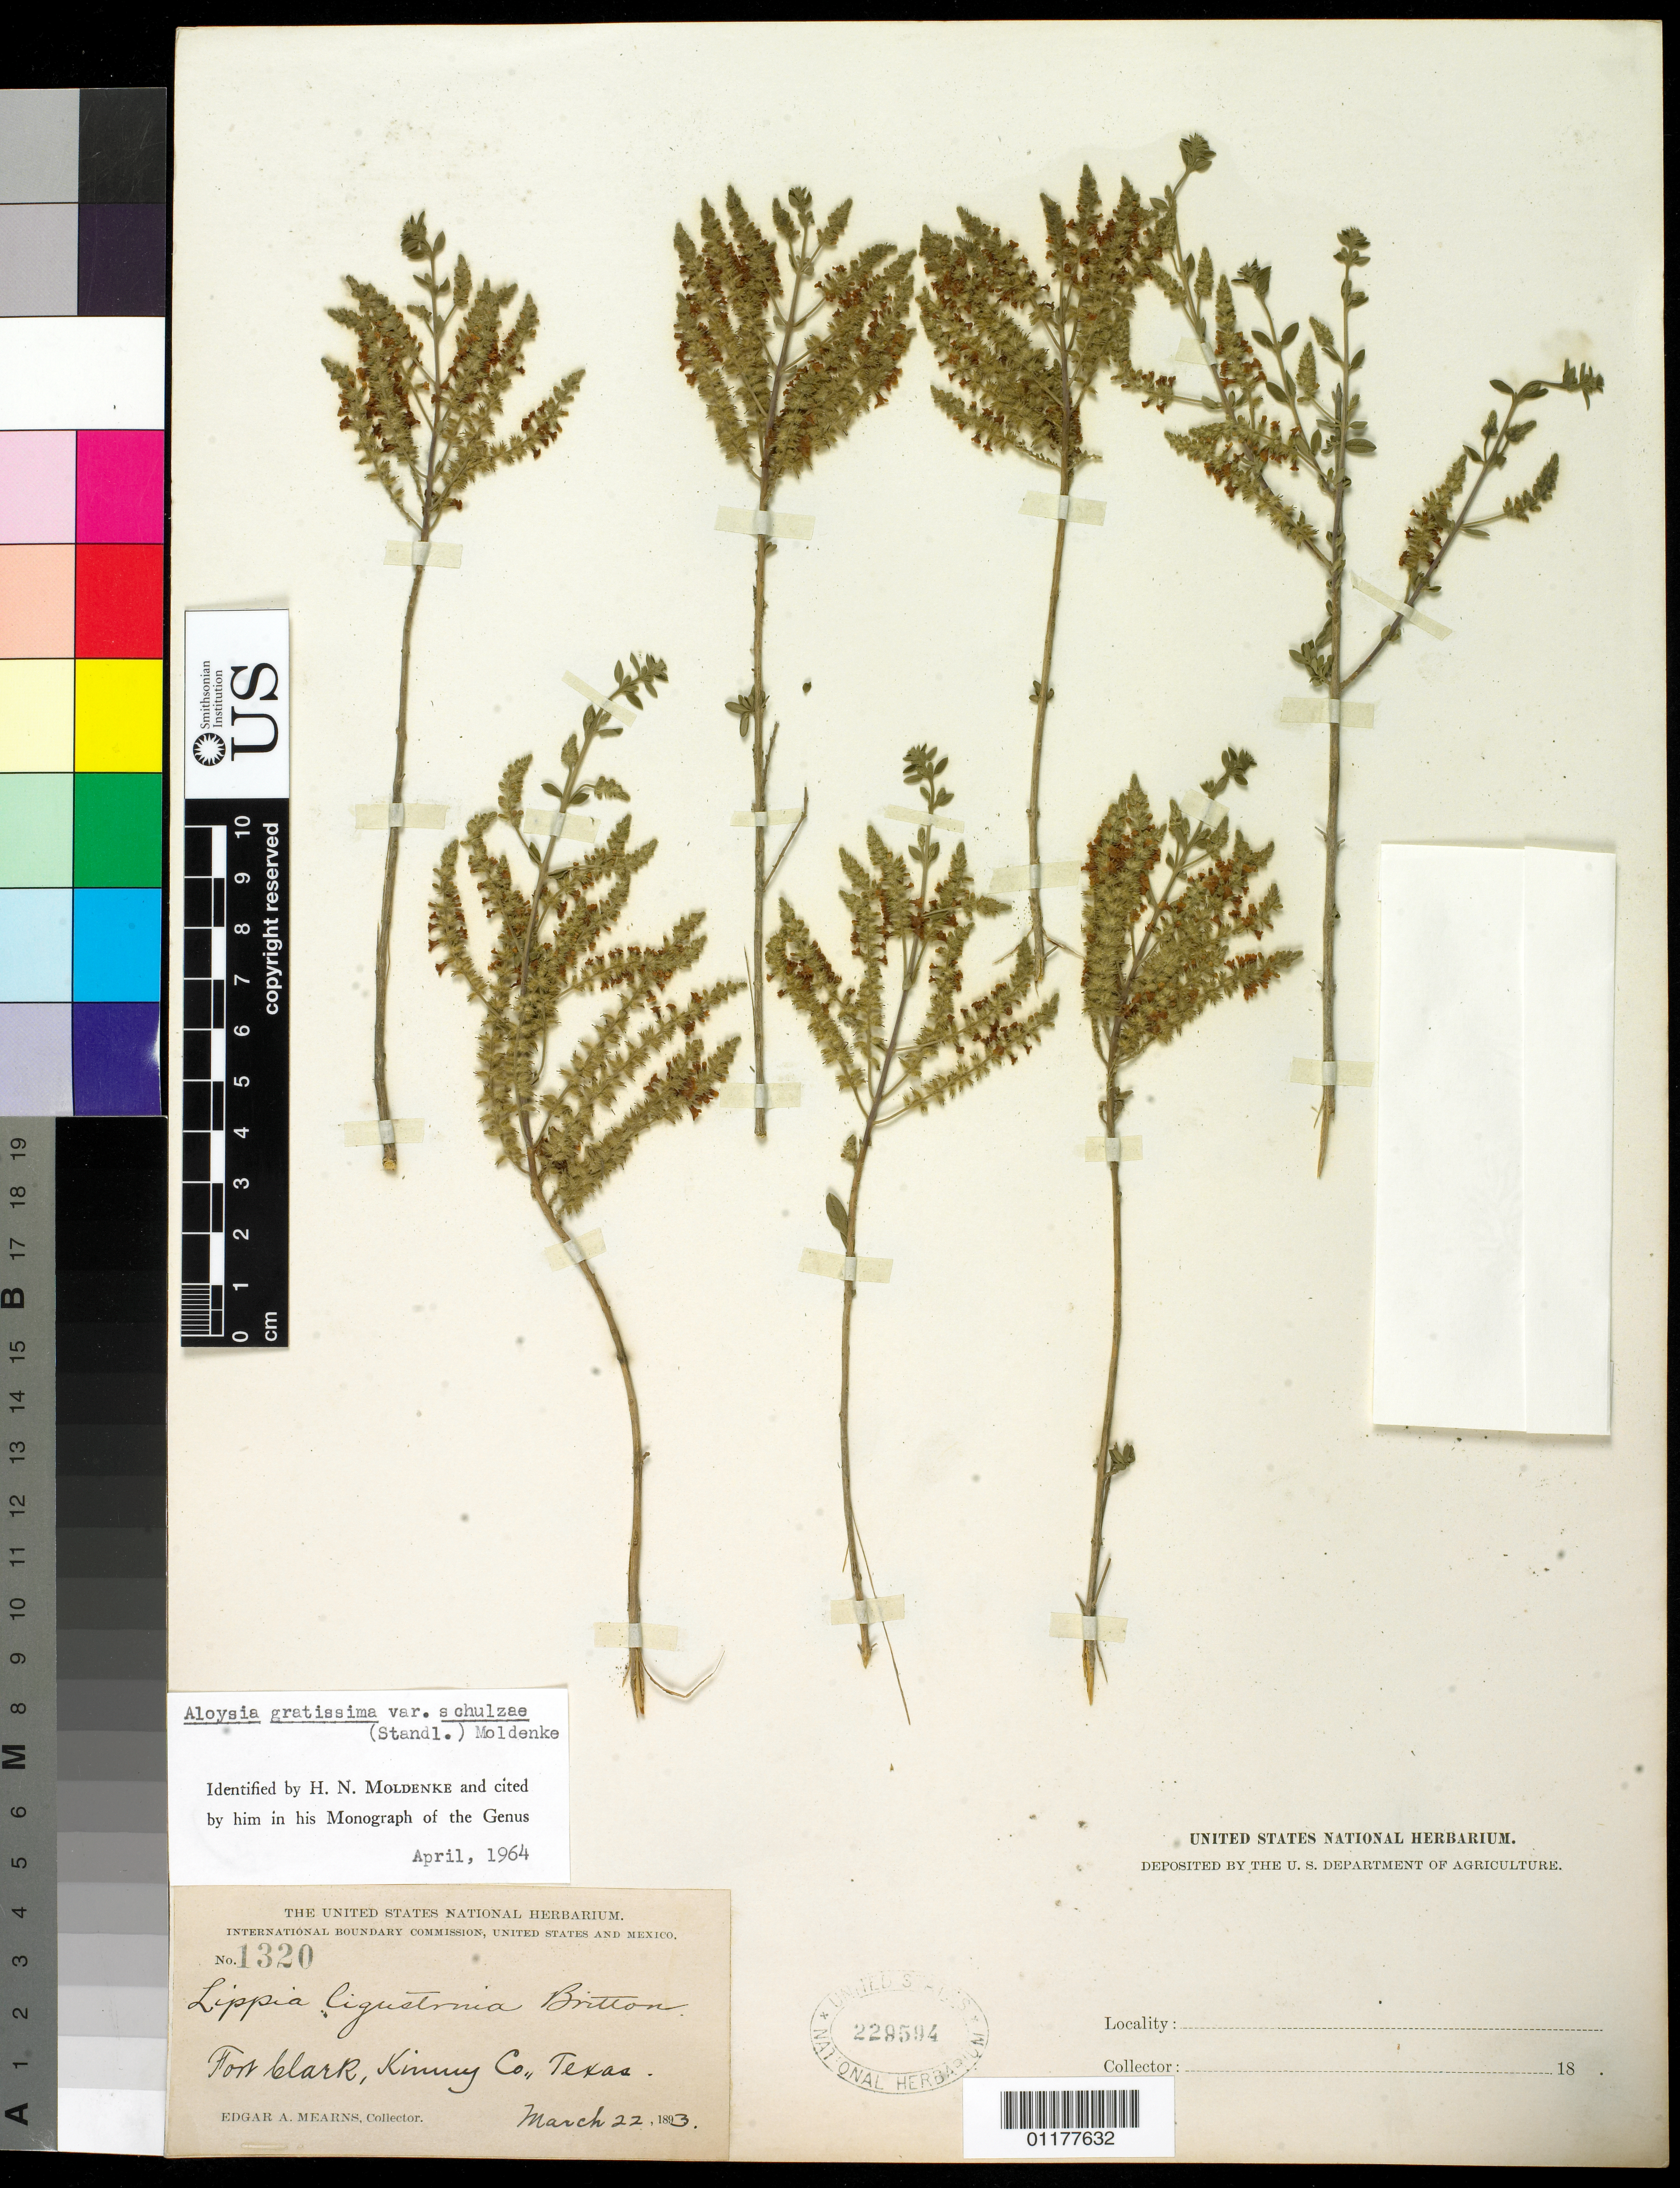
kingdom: Plantae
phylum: Tracheophyta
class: Magnoliopsida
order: Lamiales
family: Verbenaceae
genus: Aloysia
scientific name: Aloysia gratissima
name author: (Gillies & Hook.) Tronc.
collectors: E. A. Mearns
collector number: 1320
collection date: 1893-03-22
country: United States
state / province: Texas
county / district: Kinney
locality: Fort Clark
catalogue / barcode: US 229594